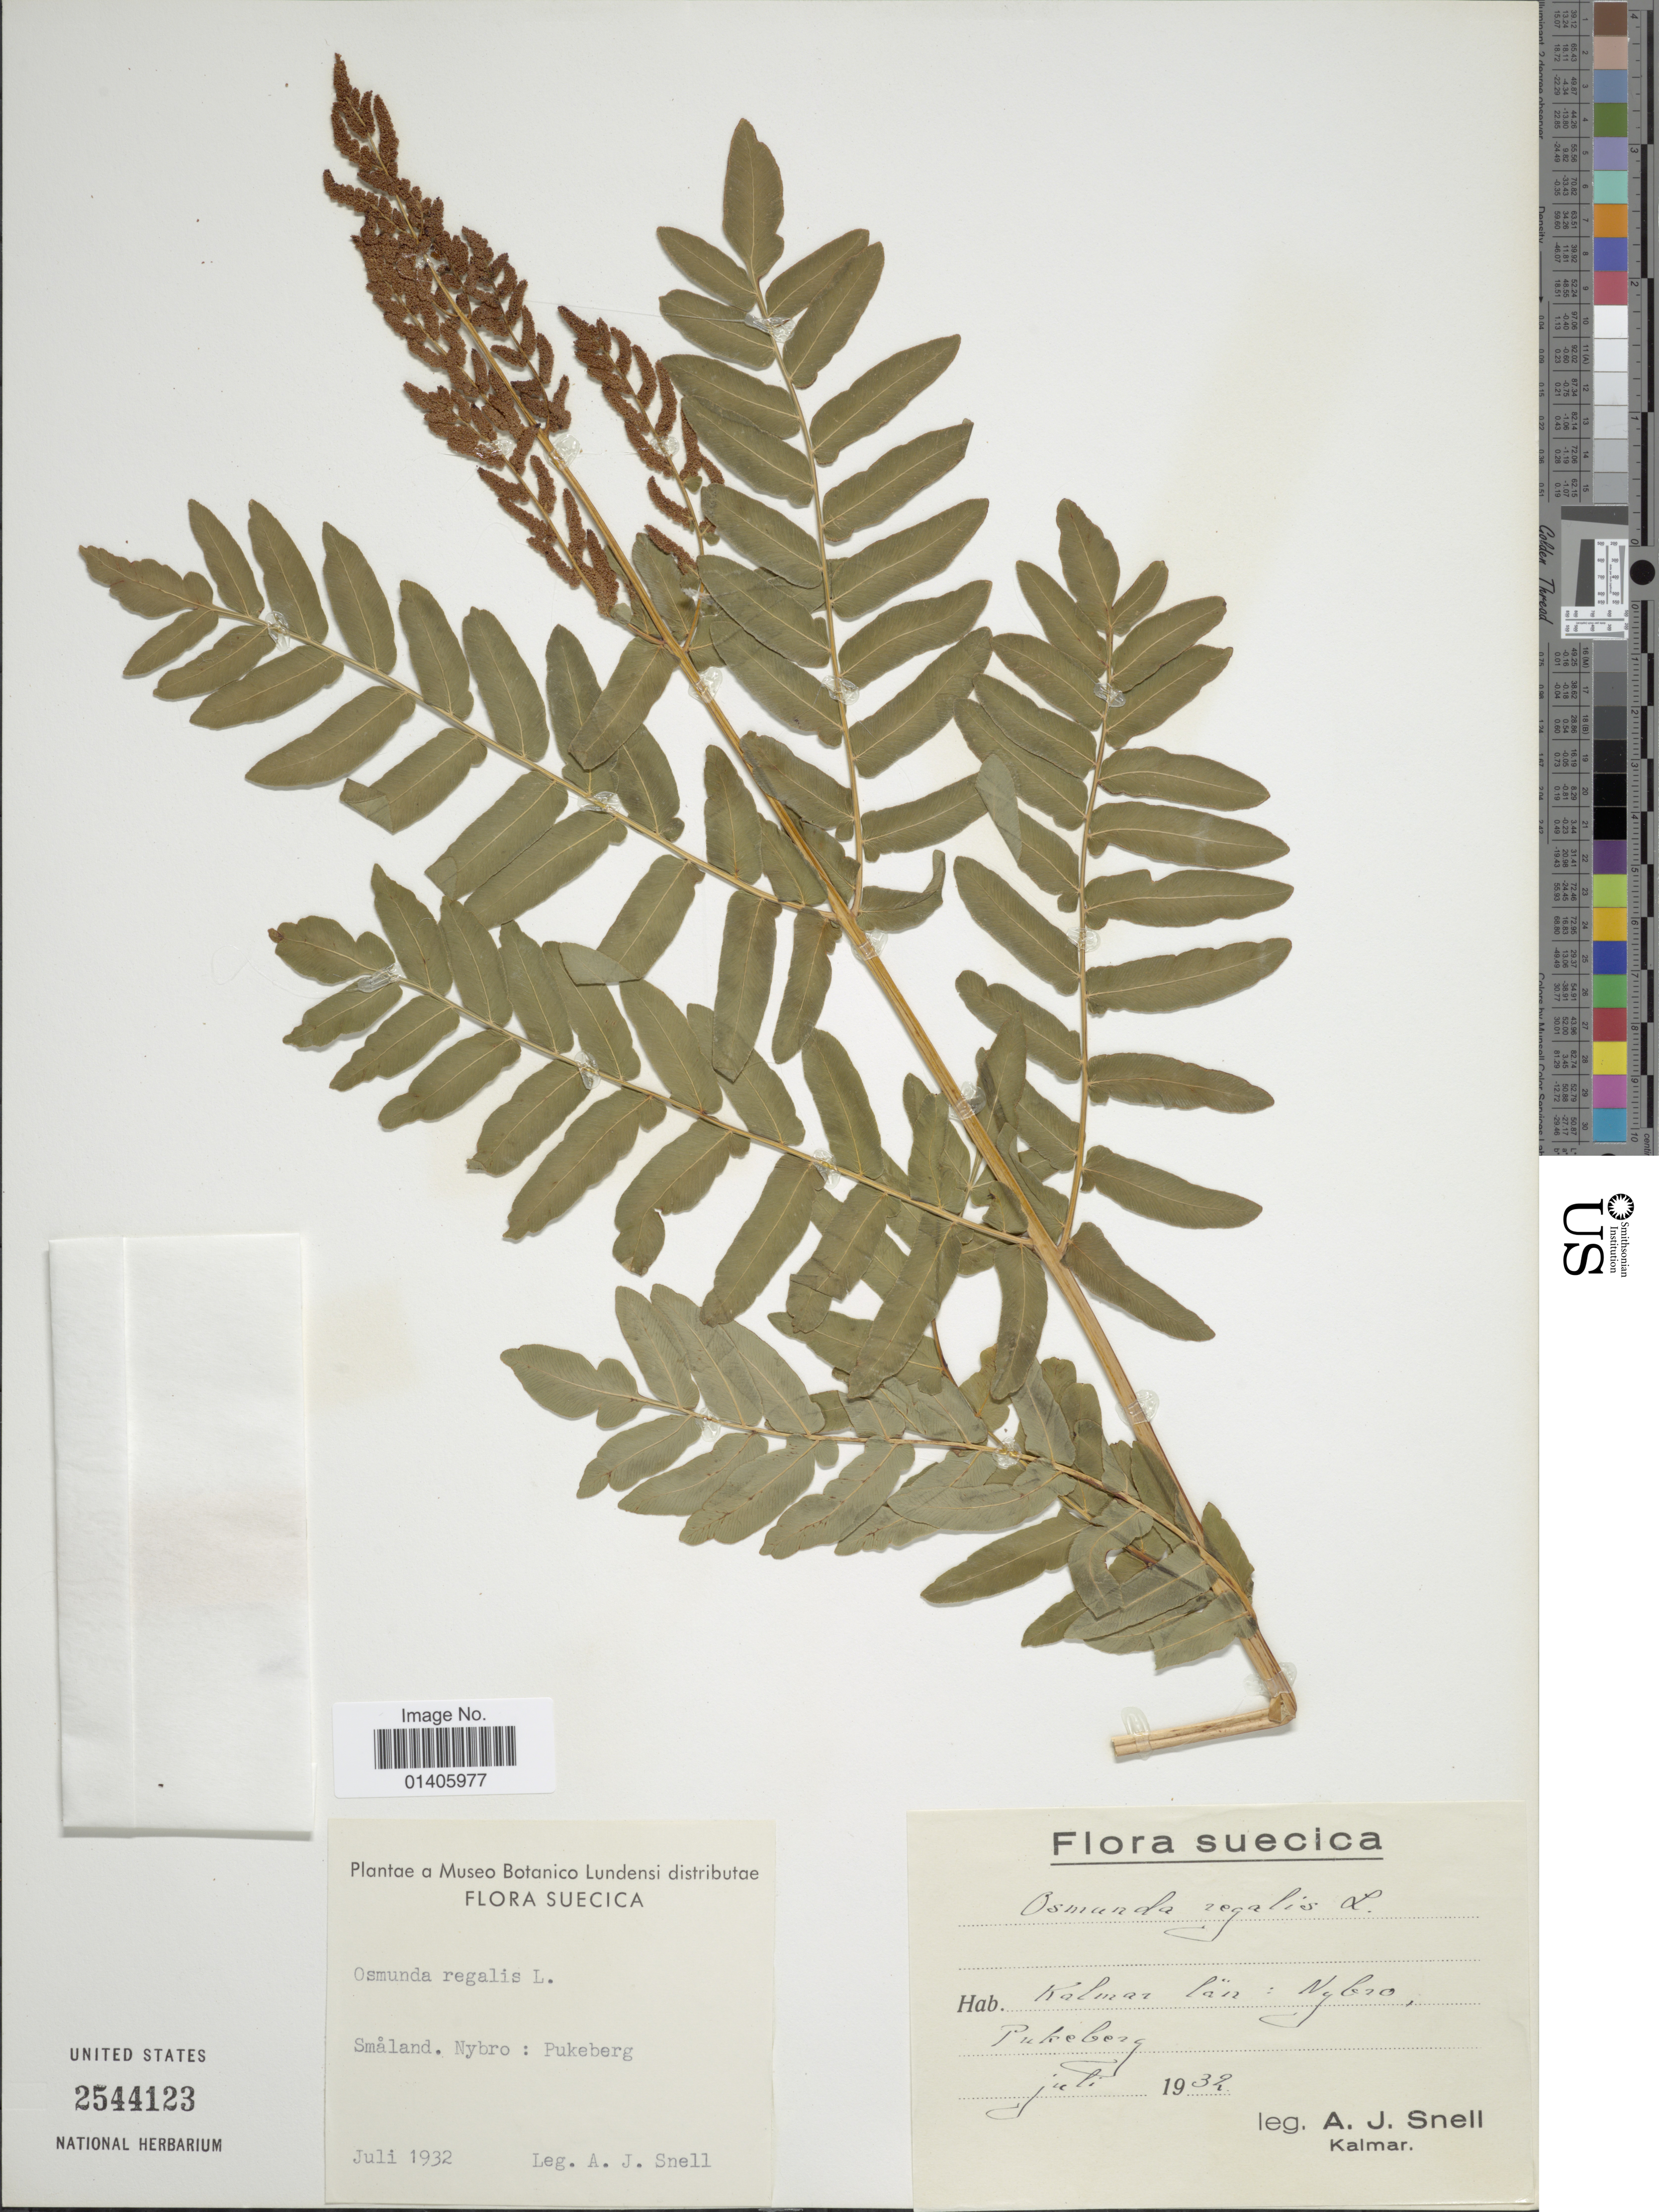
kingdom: Plantae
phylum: Tracheophyta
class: Polypodiopsida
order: Osmundales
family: Osmundaceae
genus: Osmunda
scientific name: Osmunda regalis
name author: L.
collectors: A. Snell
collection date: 1932-07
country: Sweden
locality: Småland. Nybro: Pukeberg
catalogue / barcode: US 2544123